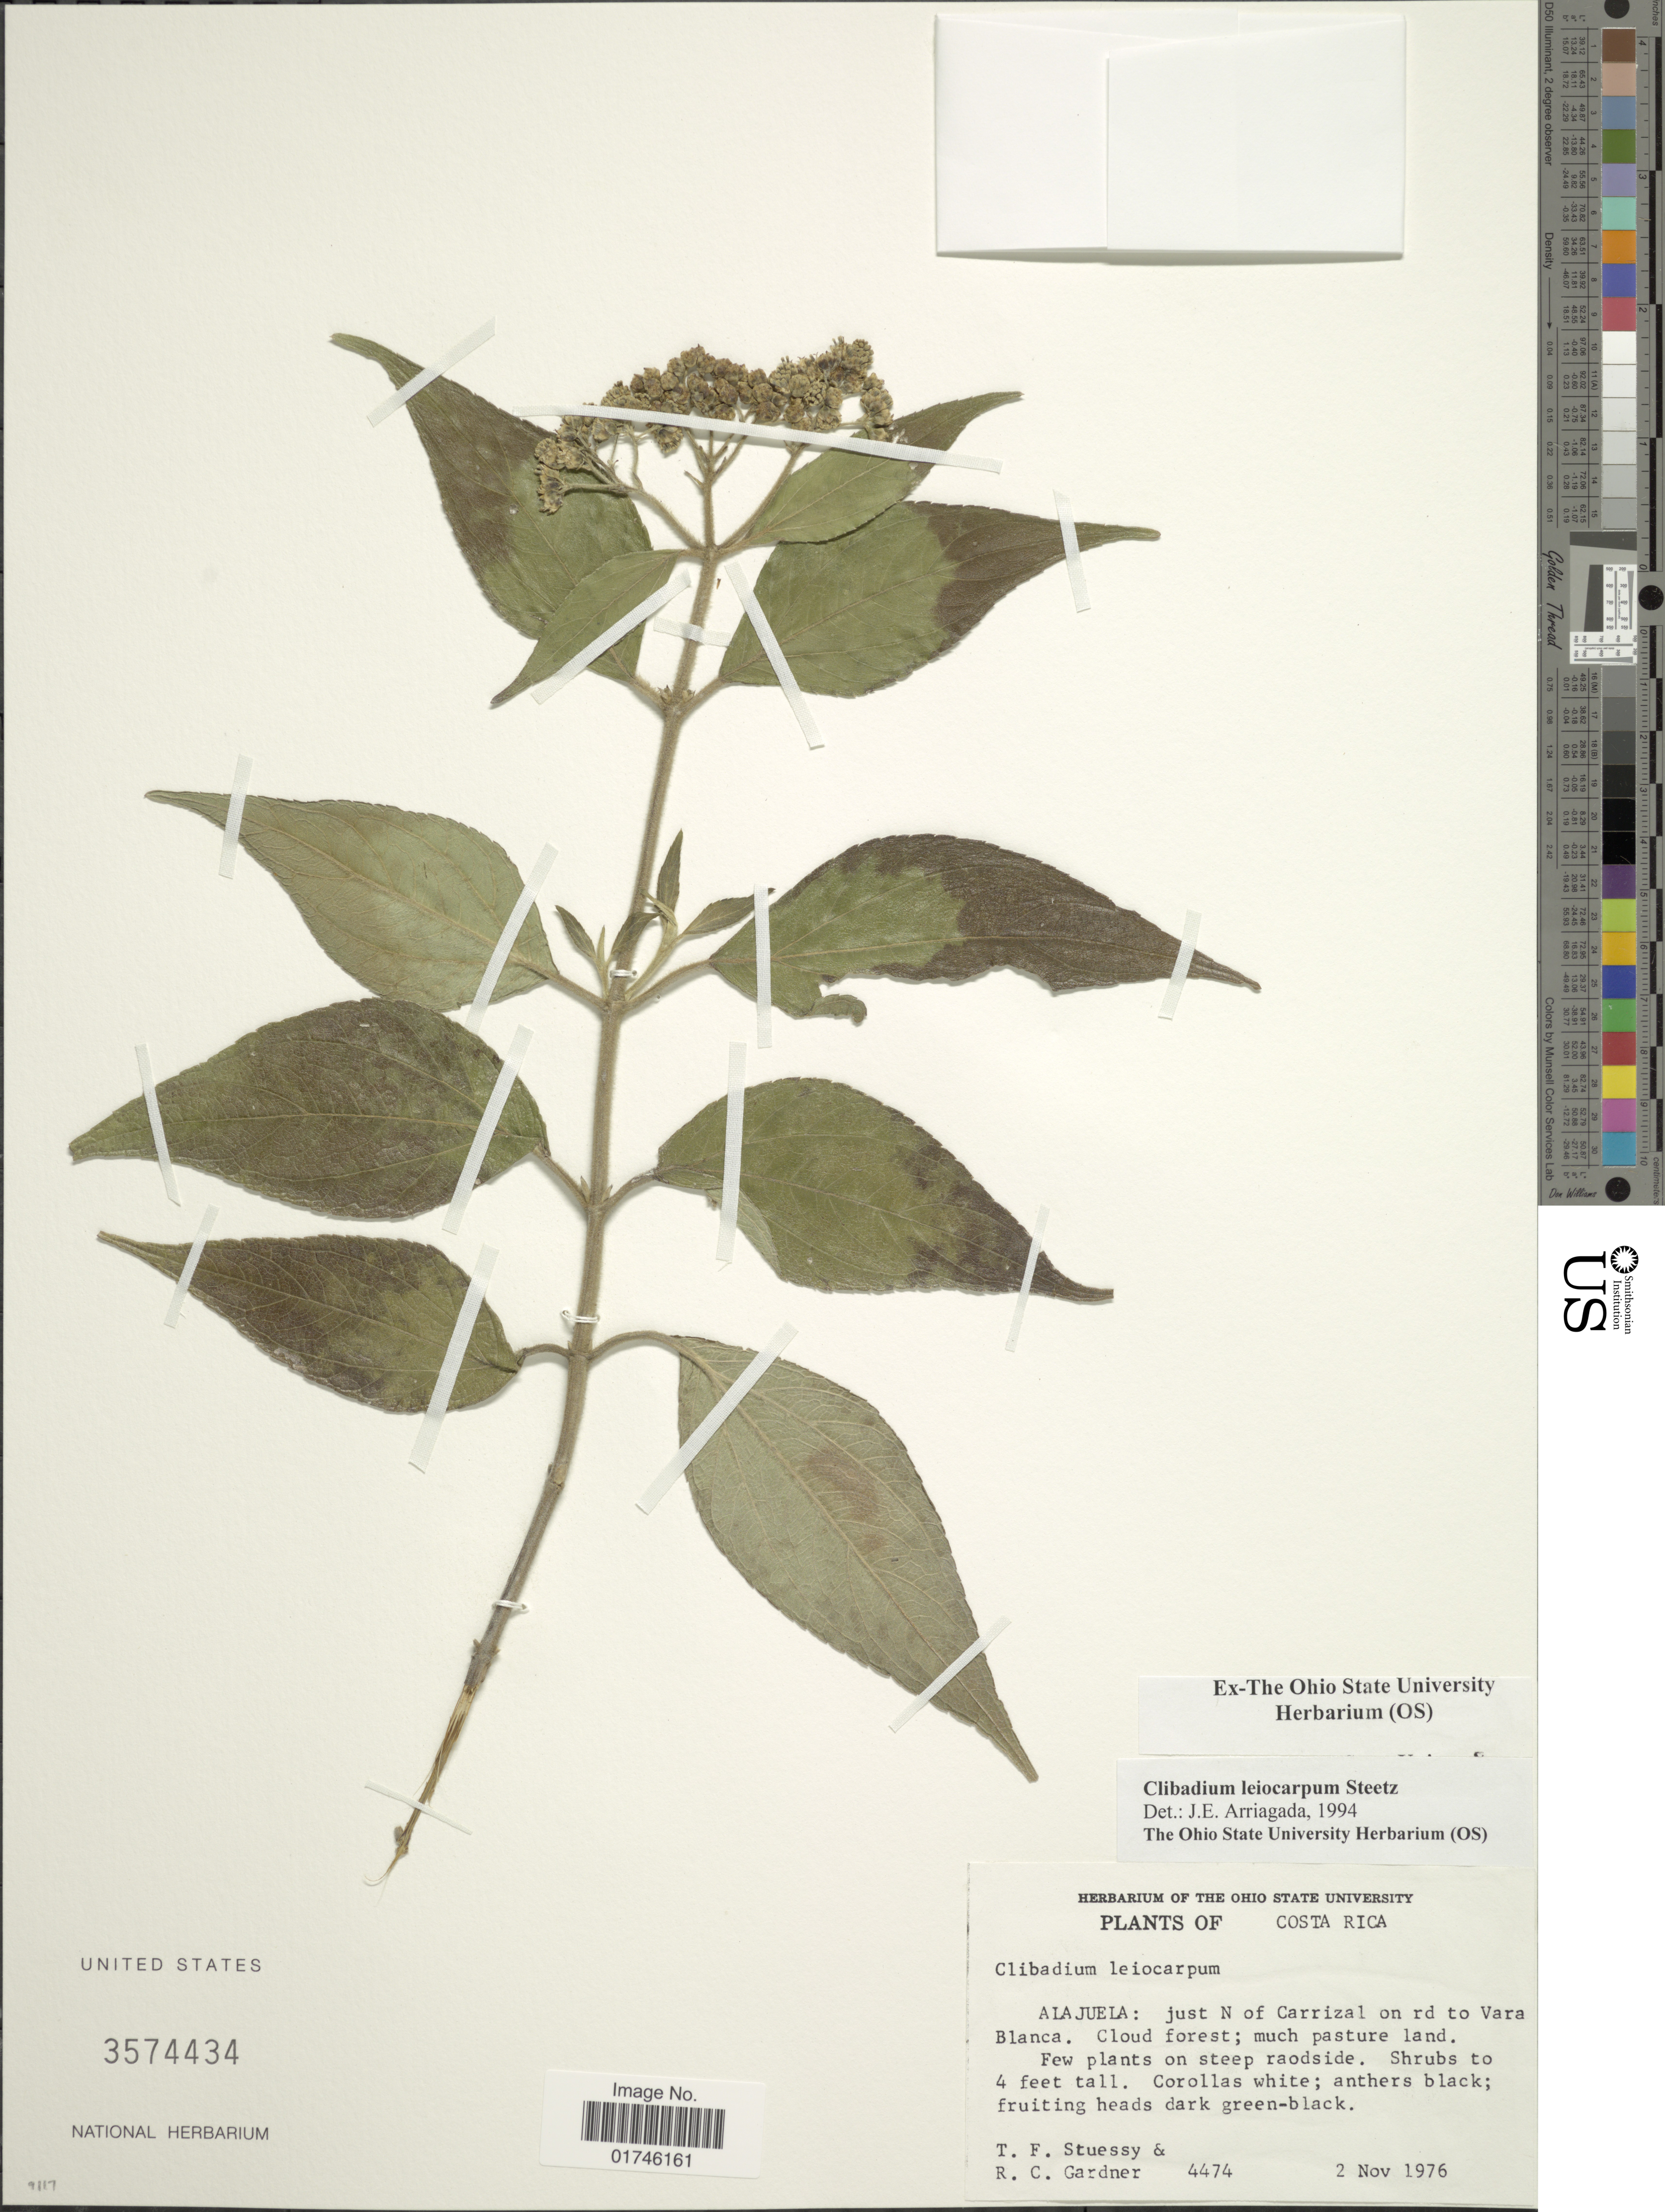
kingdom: Plantae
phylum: Tracheophyta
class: Magnoliopsida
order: Asterales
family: Asteraceae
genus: Clibadium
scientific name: Clibadium leiocarpum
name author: Steetz in Seem.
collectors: T. Stuessy & R. C. Gardner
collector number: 4474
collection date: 1976-11-02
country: Costa Rica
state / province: Alajuela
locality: Alajuela: just N of Carrizal on rd to Vara Blanca.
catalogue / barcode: US 3574434